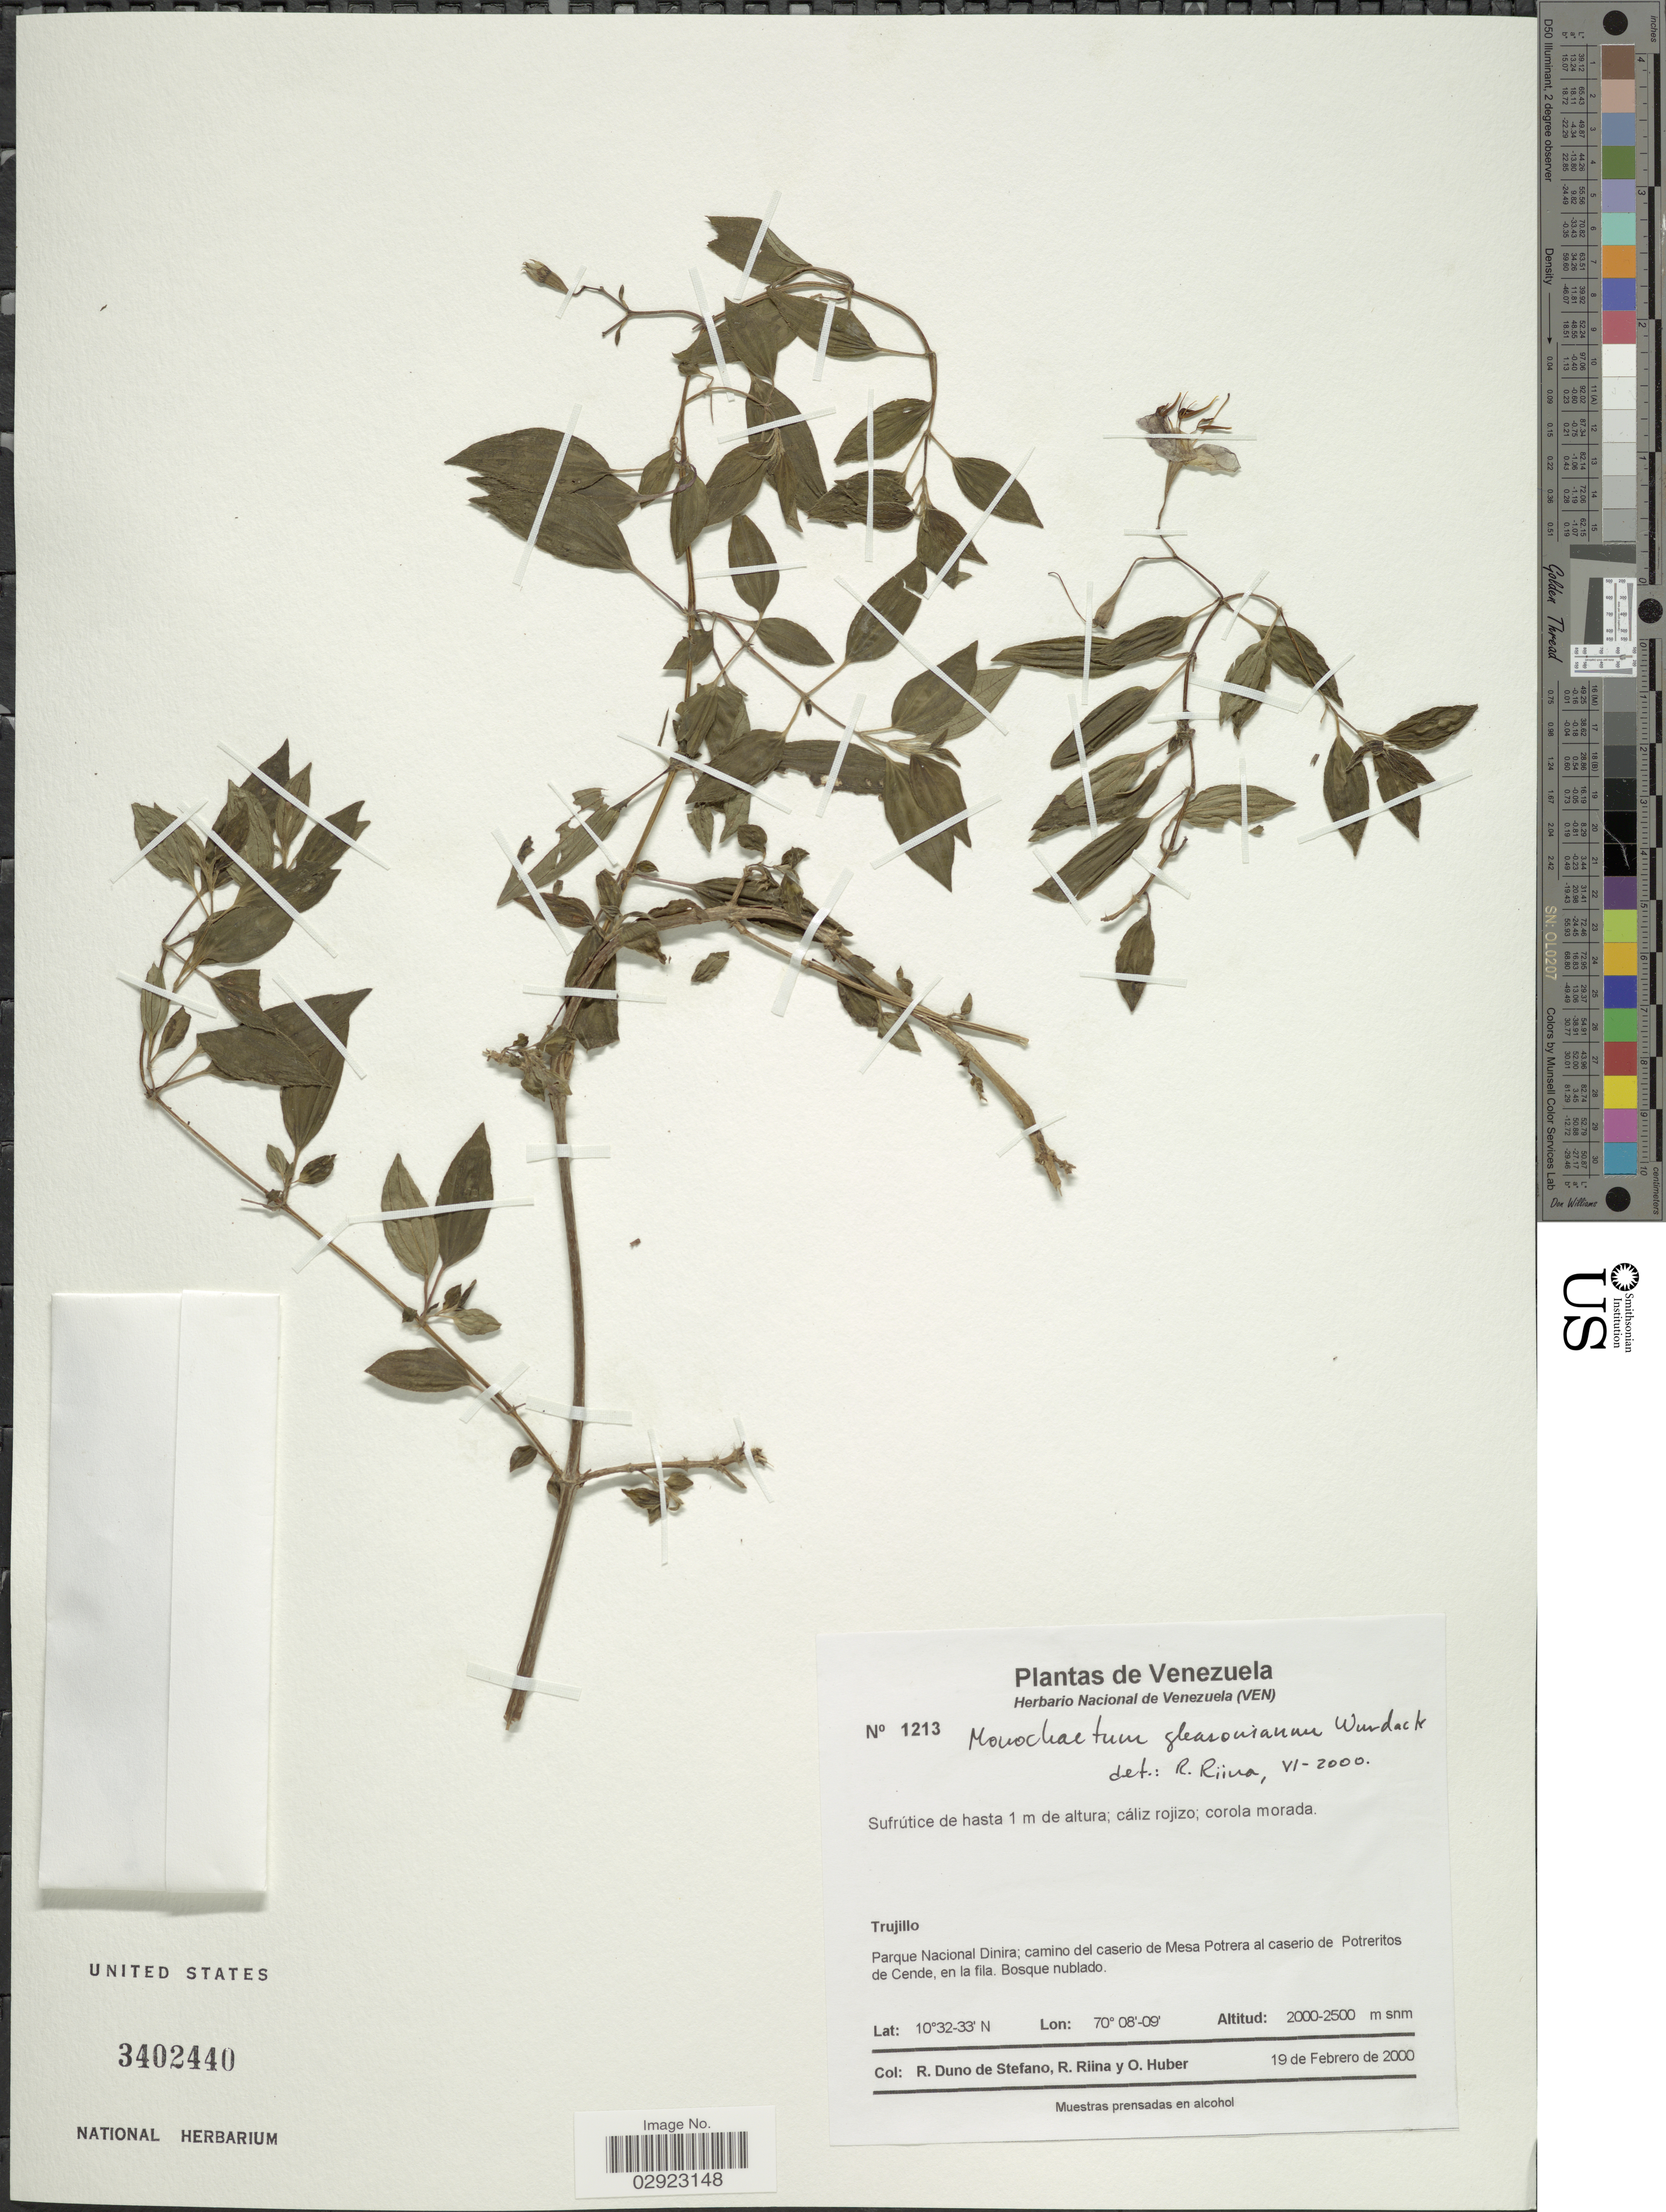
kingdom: Plantae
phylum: Tracheophyta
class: Magnoliopsida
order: Myrtales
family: Melastomataceae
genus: Monochaetum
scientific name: Monochaetum gleasonianum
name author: Wurdack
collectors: R. Duno de Stefano, R. Riina & O. Huber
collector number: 1213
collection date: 2000-02-19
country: Venezuela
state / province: Trujillo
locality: Parque Nacional Dinira; camino del caserio de Mesa Potrera al caserio de Potreritos de Cende, en la fila.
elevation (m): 2000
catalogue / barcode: US 3402440